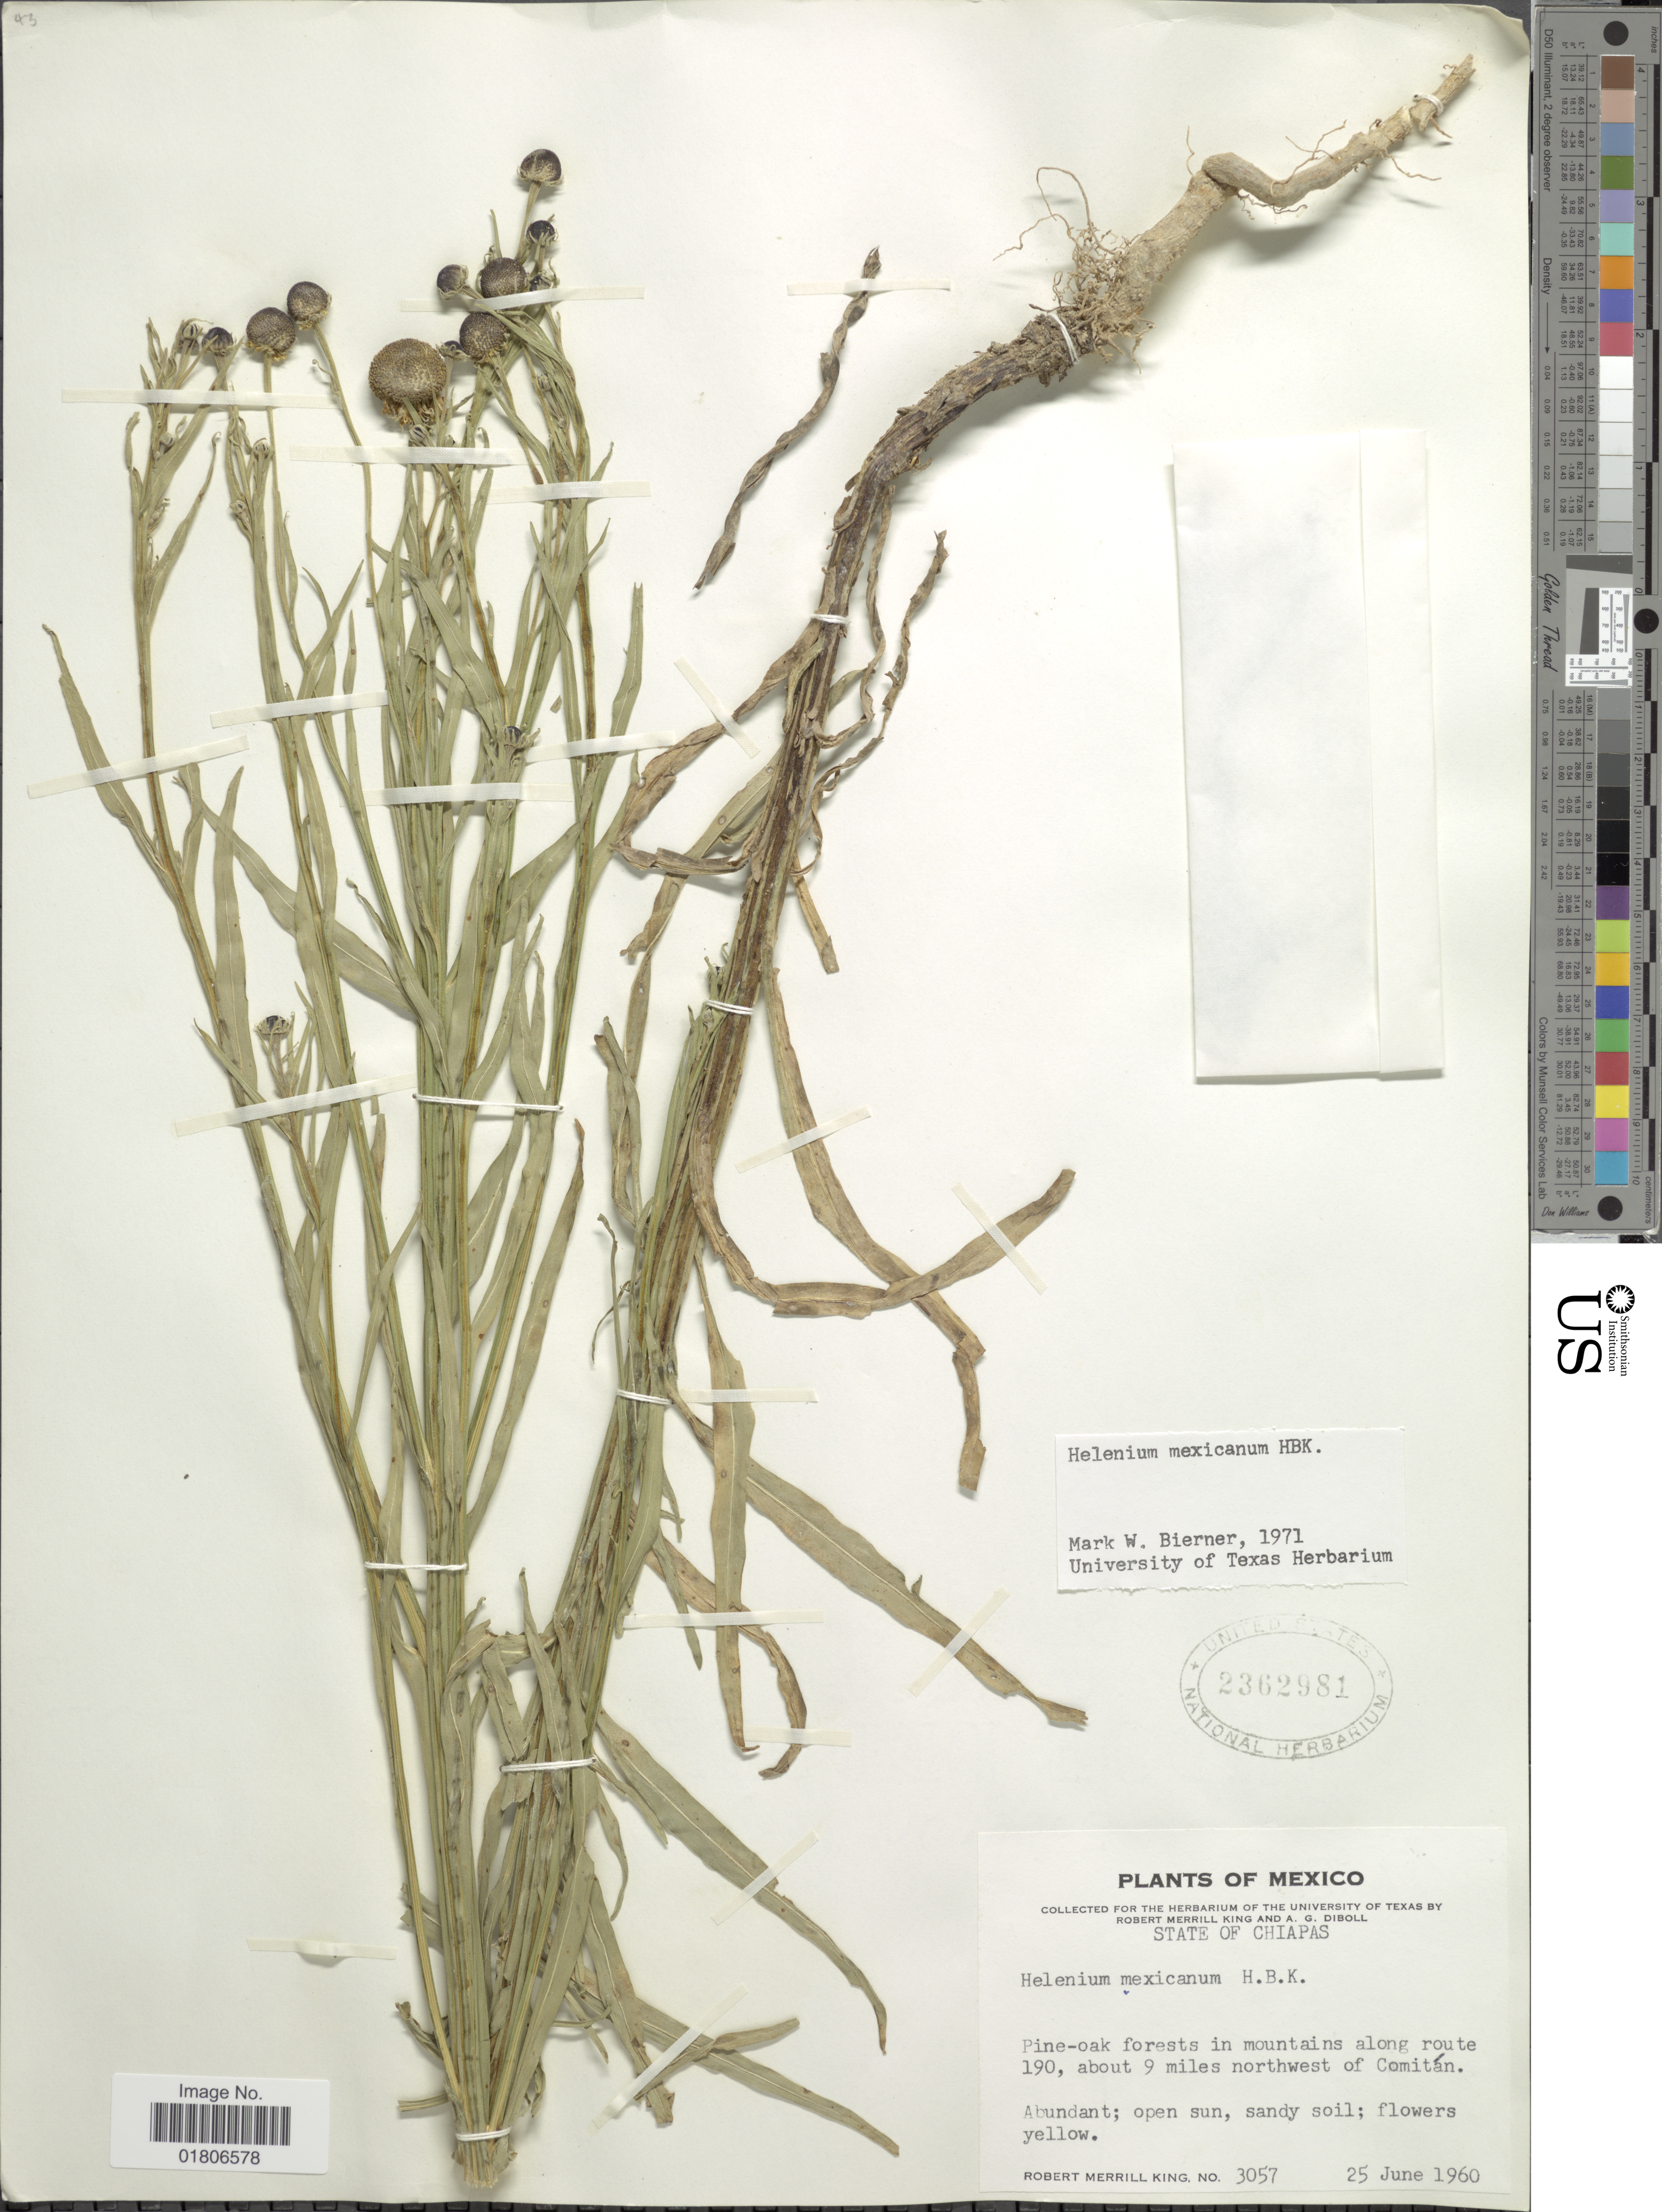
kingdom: Plantae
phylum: Tracheophyta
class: Magnoliopsida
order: Asterales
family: Asteraceae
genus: Helenium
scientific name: Helenium mexicanum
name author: Kunth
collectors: R. M. King & A. Diboll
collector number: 3057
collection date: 1960-06-25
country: Mexico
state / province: Chiapas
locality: Along route 190, about 9 miles northwest of Comitán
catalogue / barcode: US 2362981